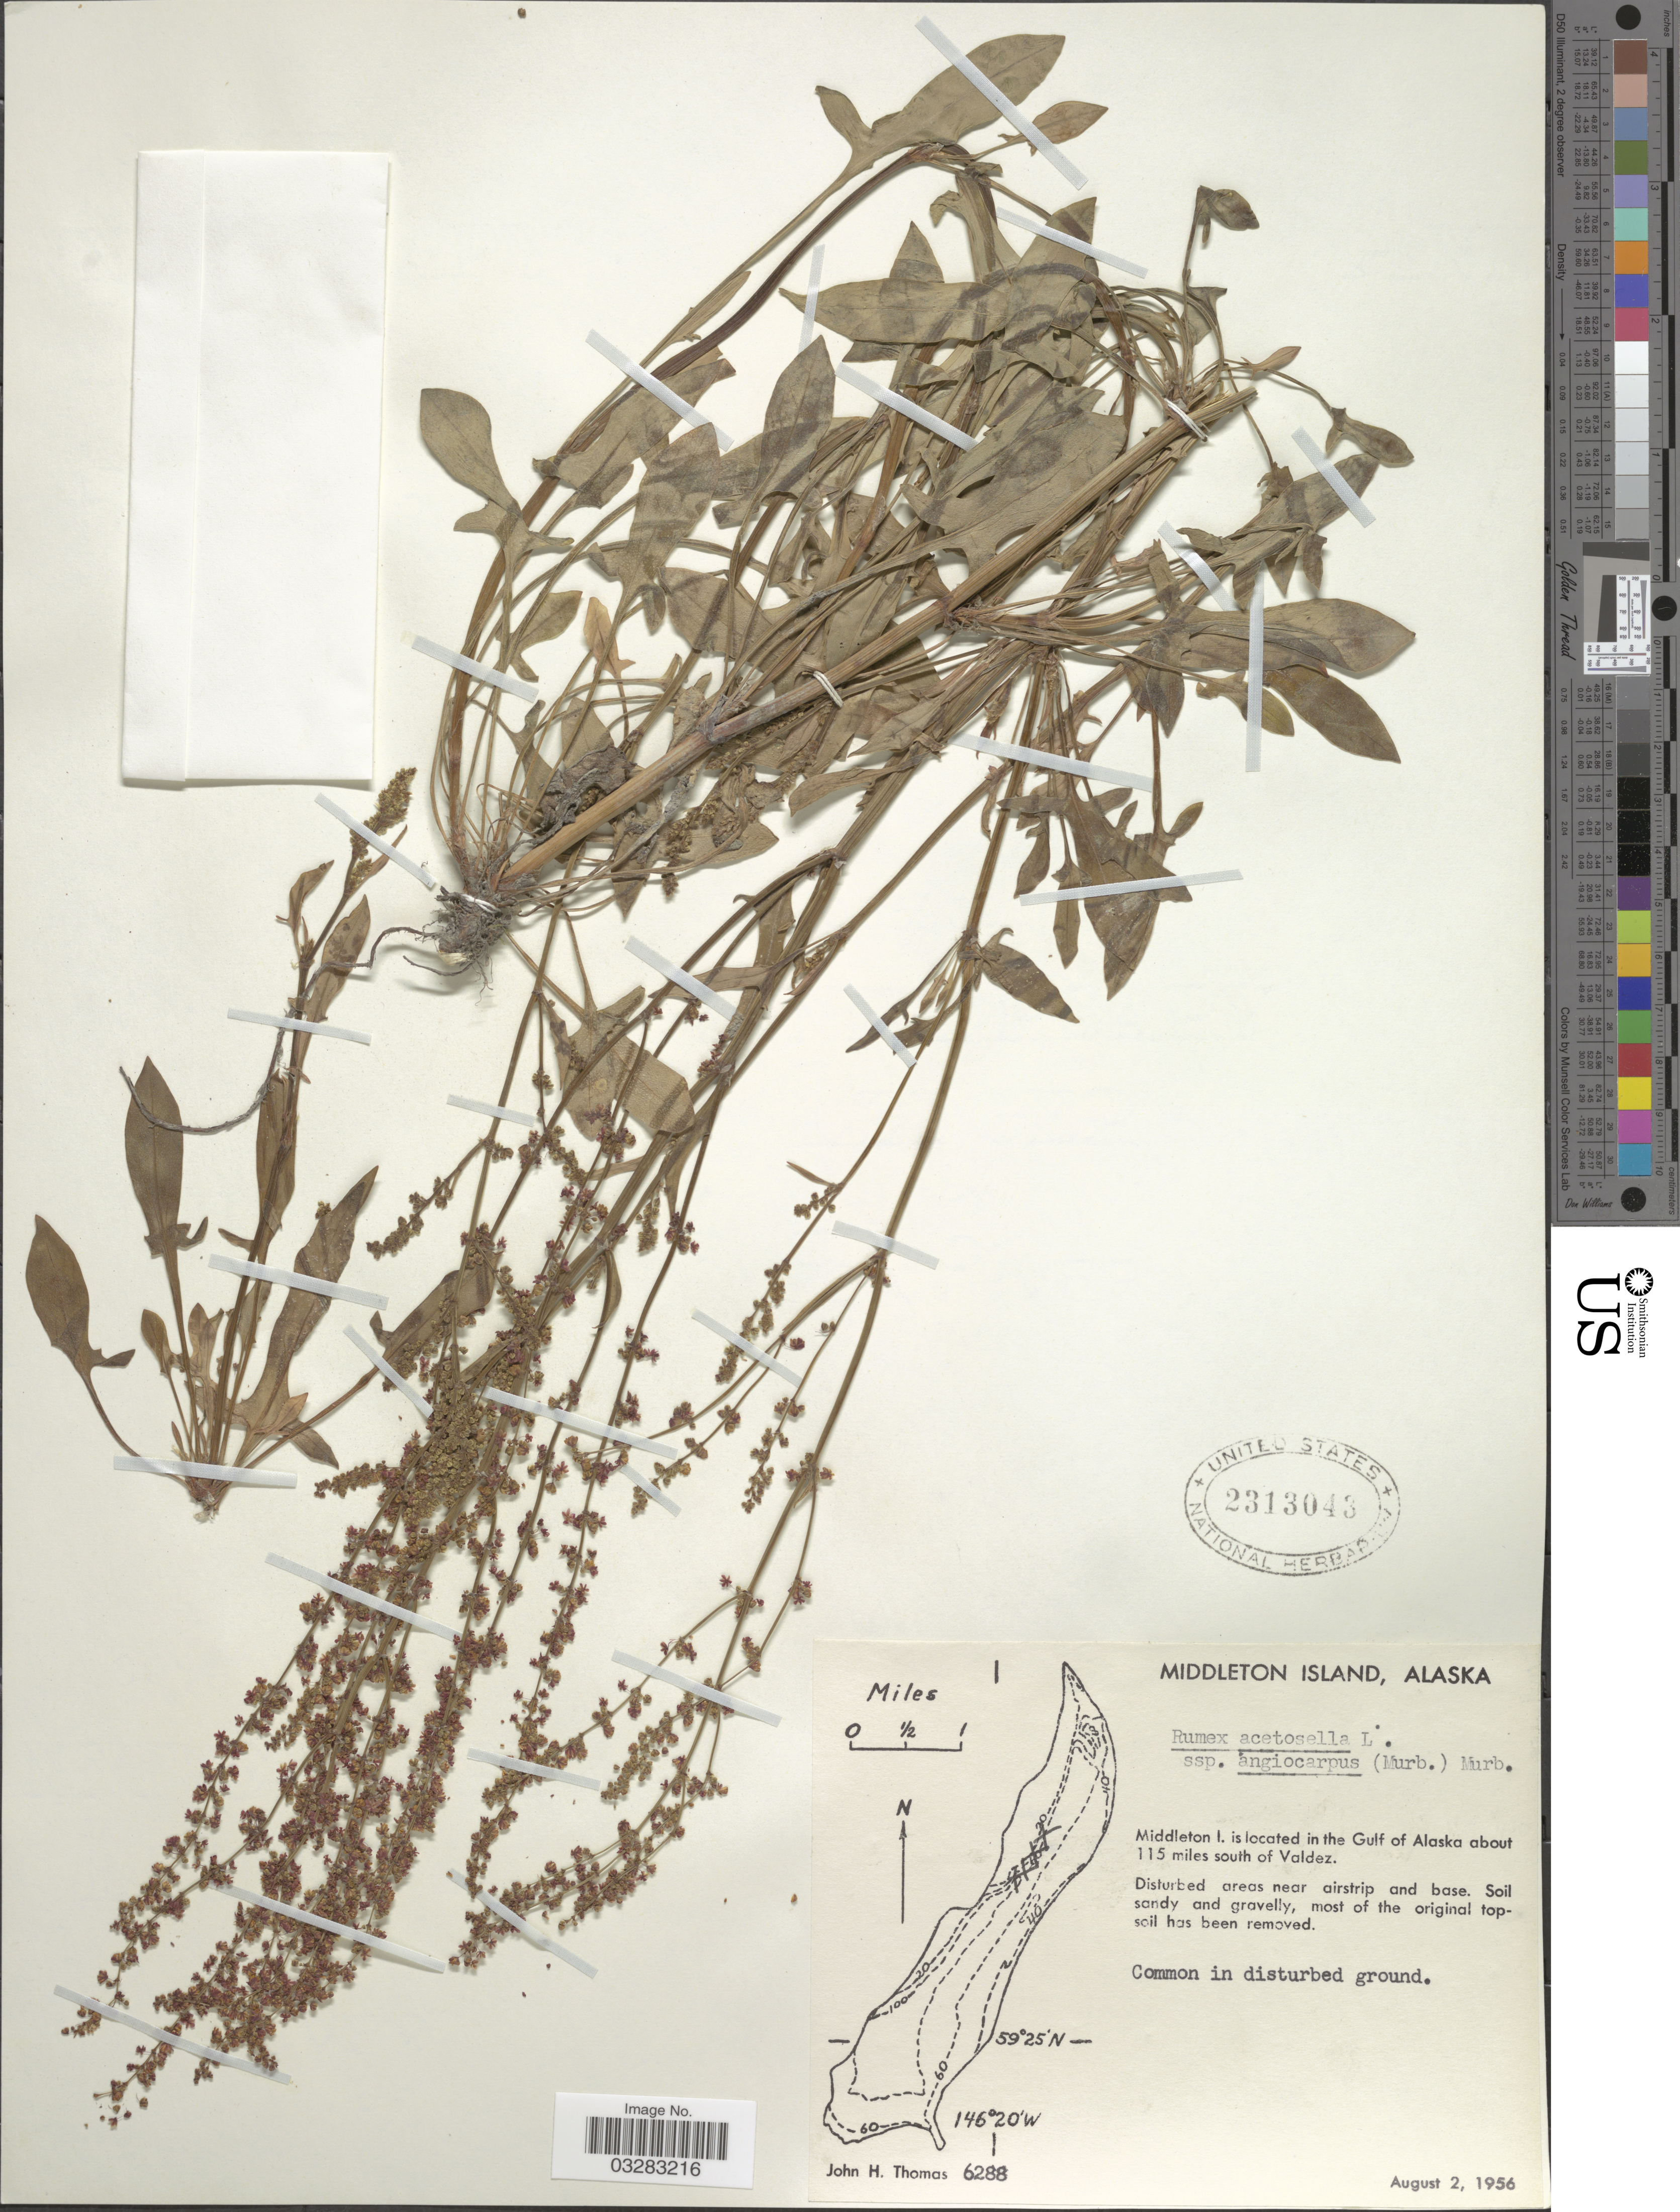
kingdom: Plantae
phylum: Tracheophyta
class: Magnoliopsida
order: Caryophyllales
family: Polygonaceae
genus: Rumex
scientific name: Rumex acetosella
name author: L.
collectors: J. H. Thomas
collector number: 6288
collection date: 1956-08-02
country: United States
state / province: Alaska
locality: Middleton Island. Middleton I. is located in the Gulf of Alaska about 115 miles south of Valdez.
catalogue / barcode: US 2313043